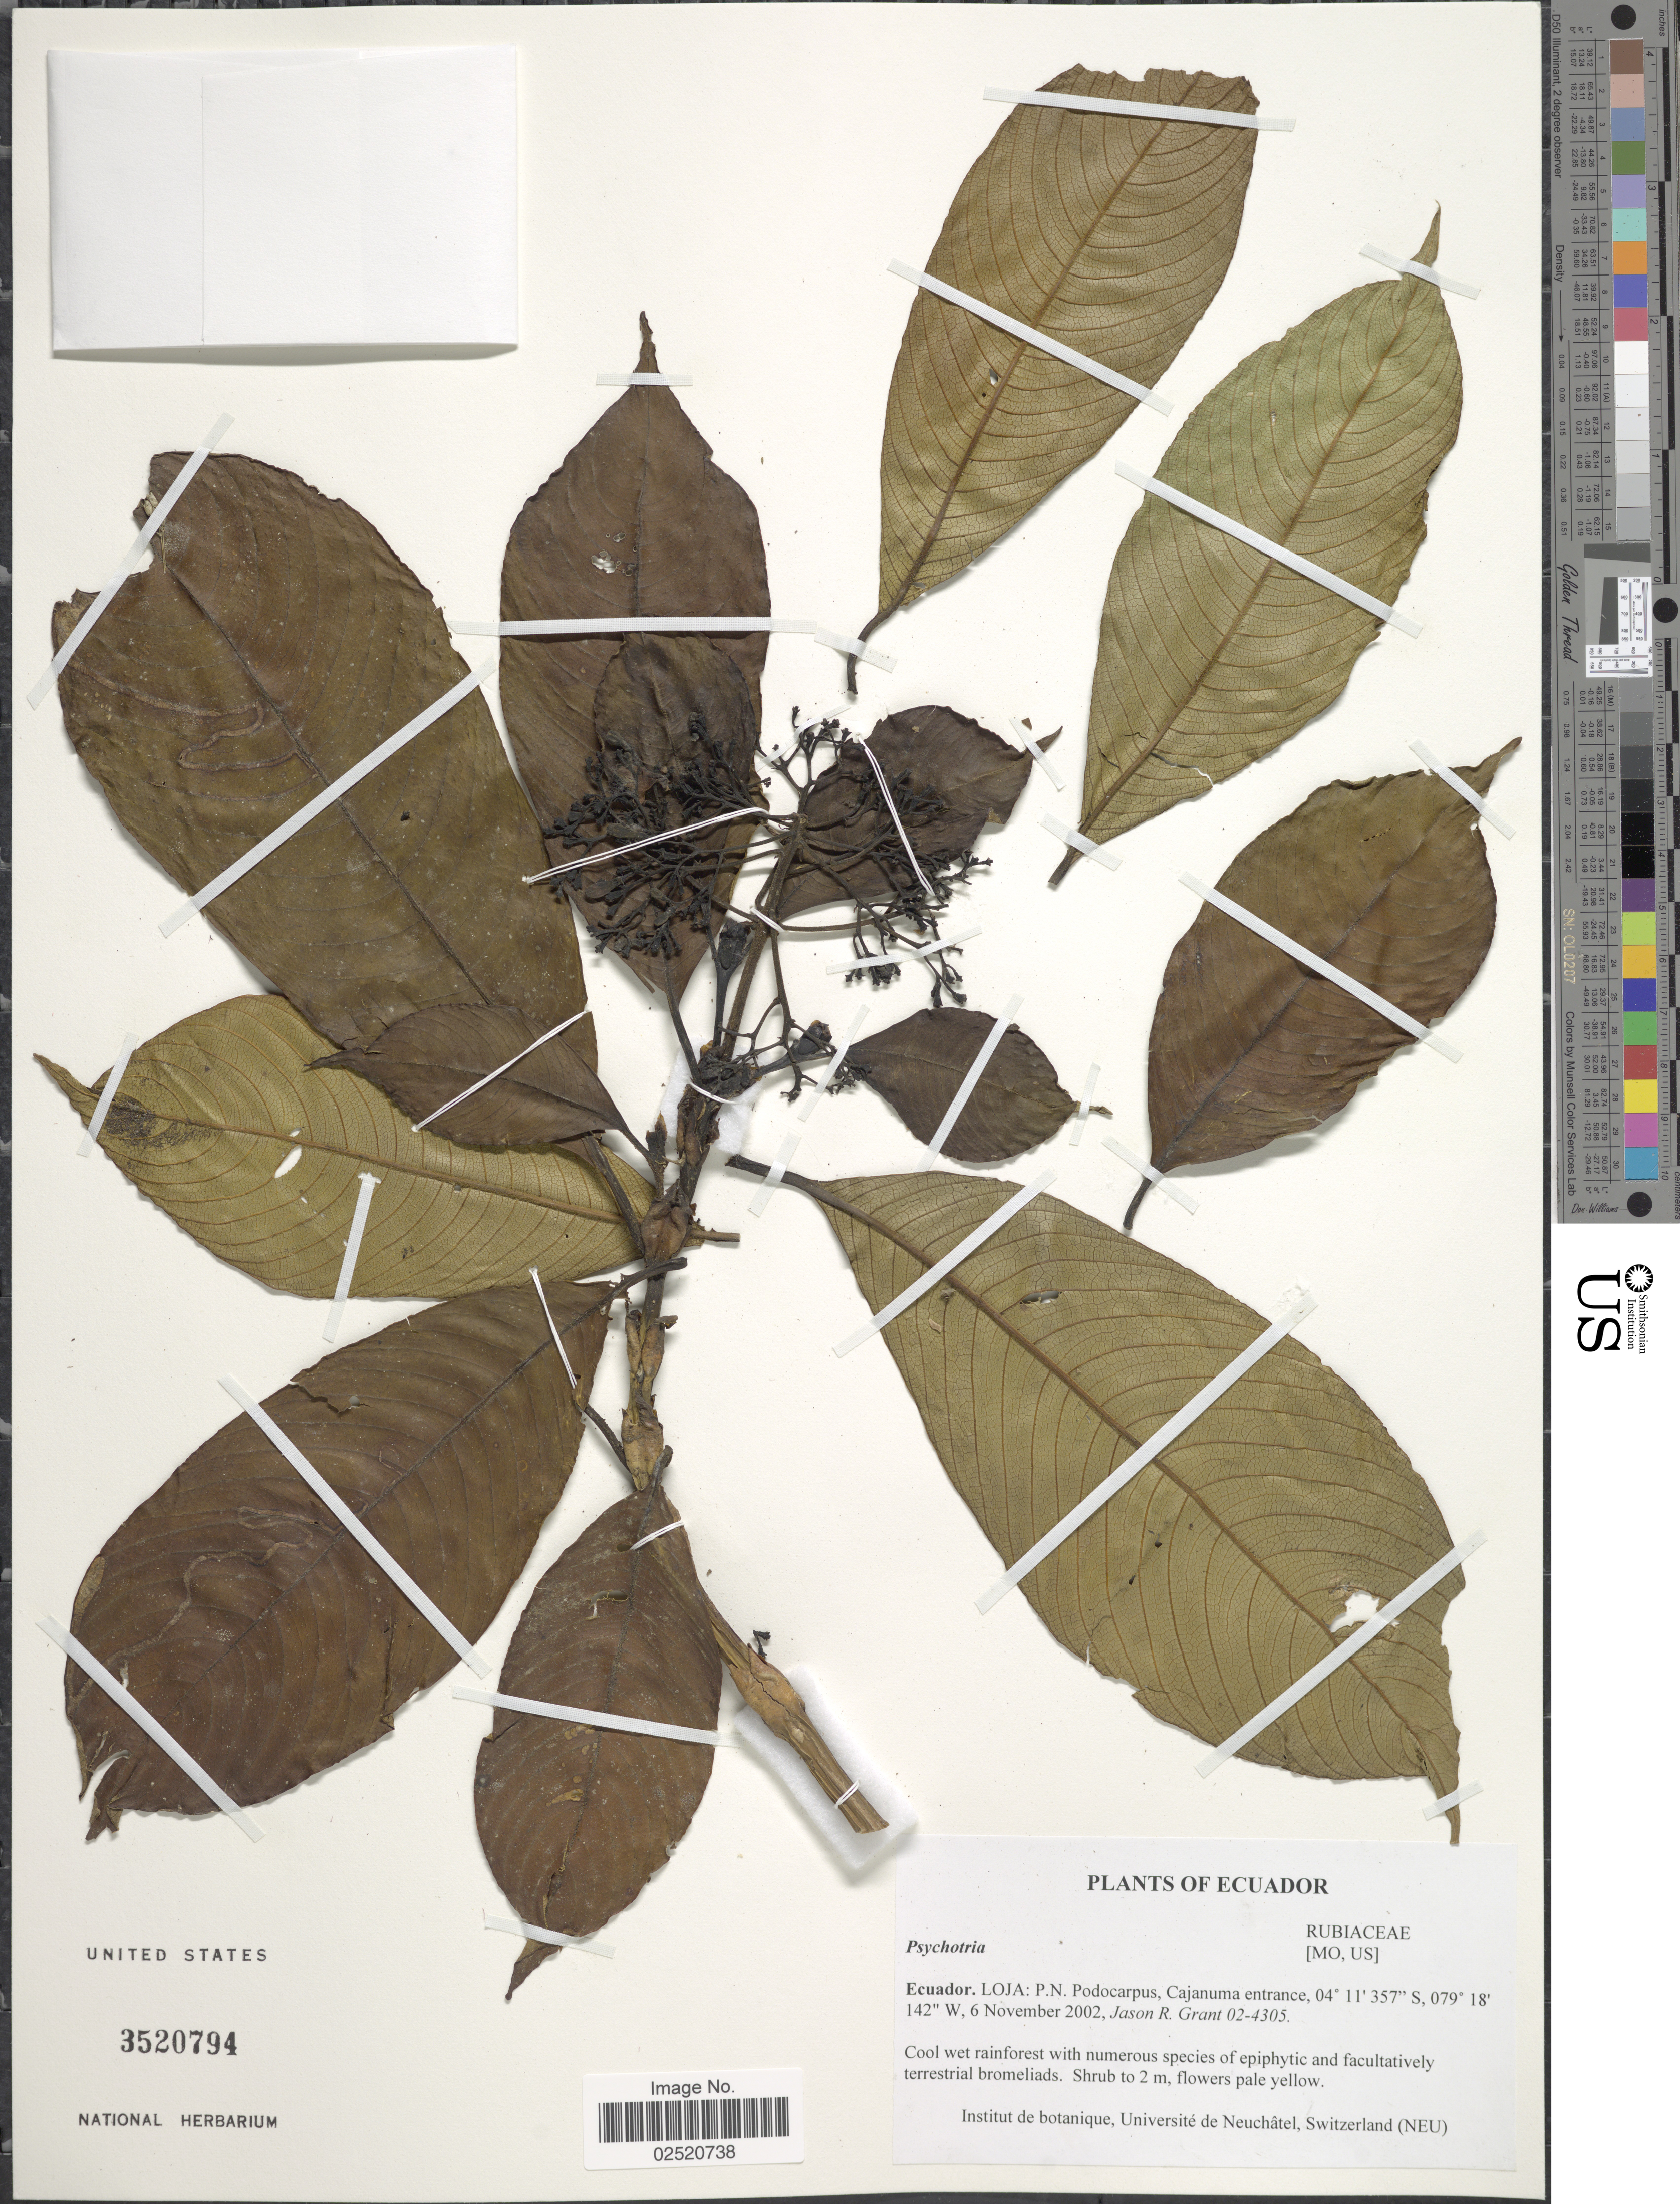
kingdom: Plantae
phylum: Tracheophyta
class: Magnoliopsida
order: Gentianales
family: Rubiaceae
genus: Psychotria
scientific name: Psychotria sp.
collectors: J. R. Grant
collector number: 02-4305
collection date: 2002-11-06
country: Ecuador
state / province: Loja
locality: P.N. Podocarpus, Cajanuma entrance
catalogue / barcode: US 3520794